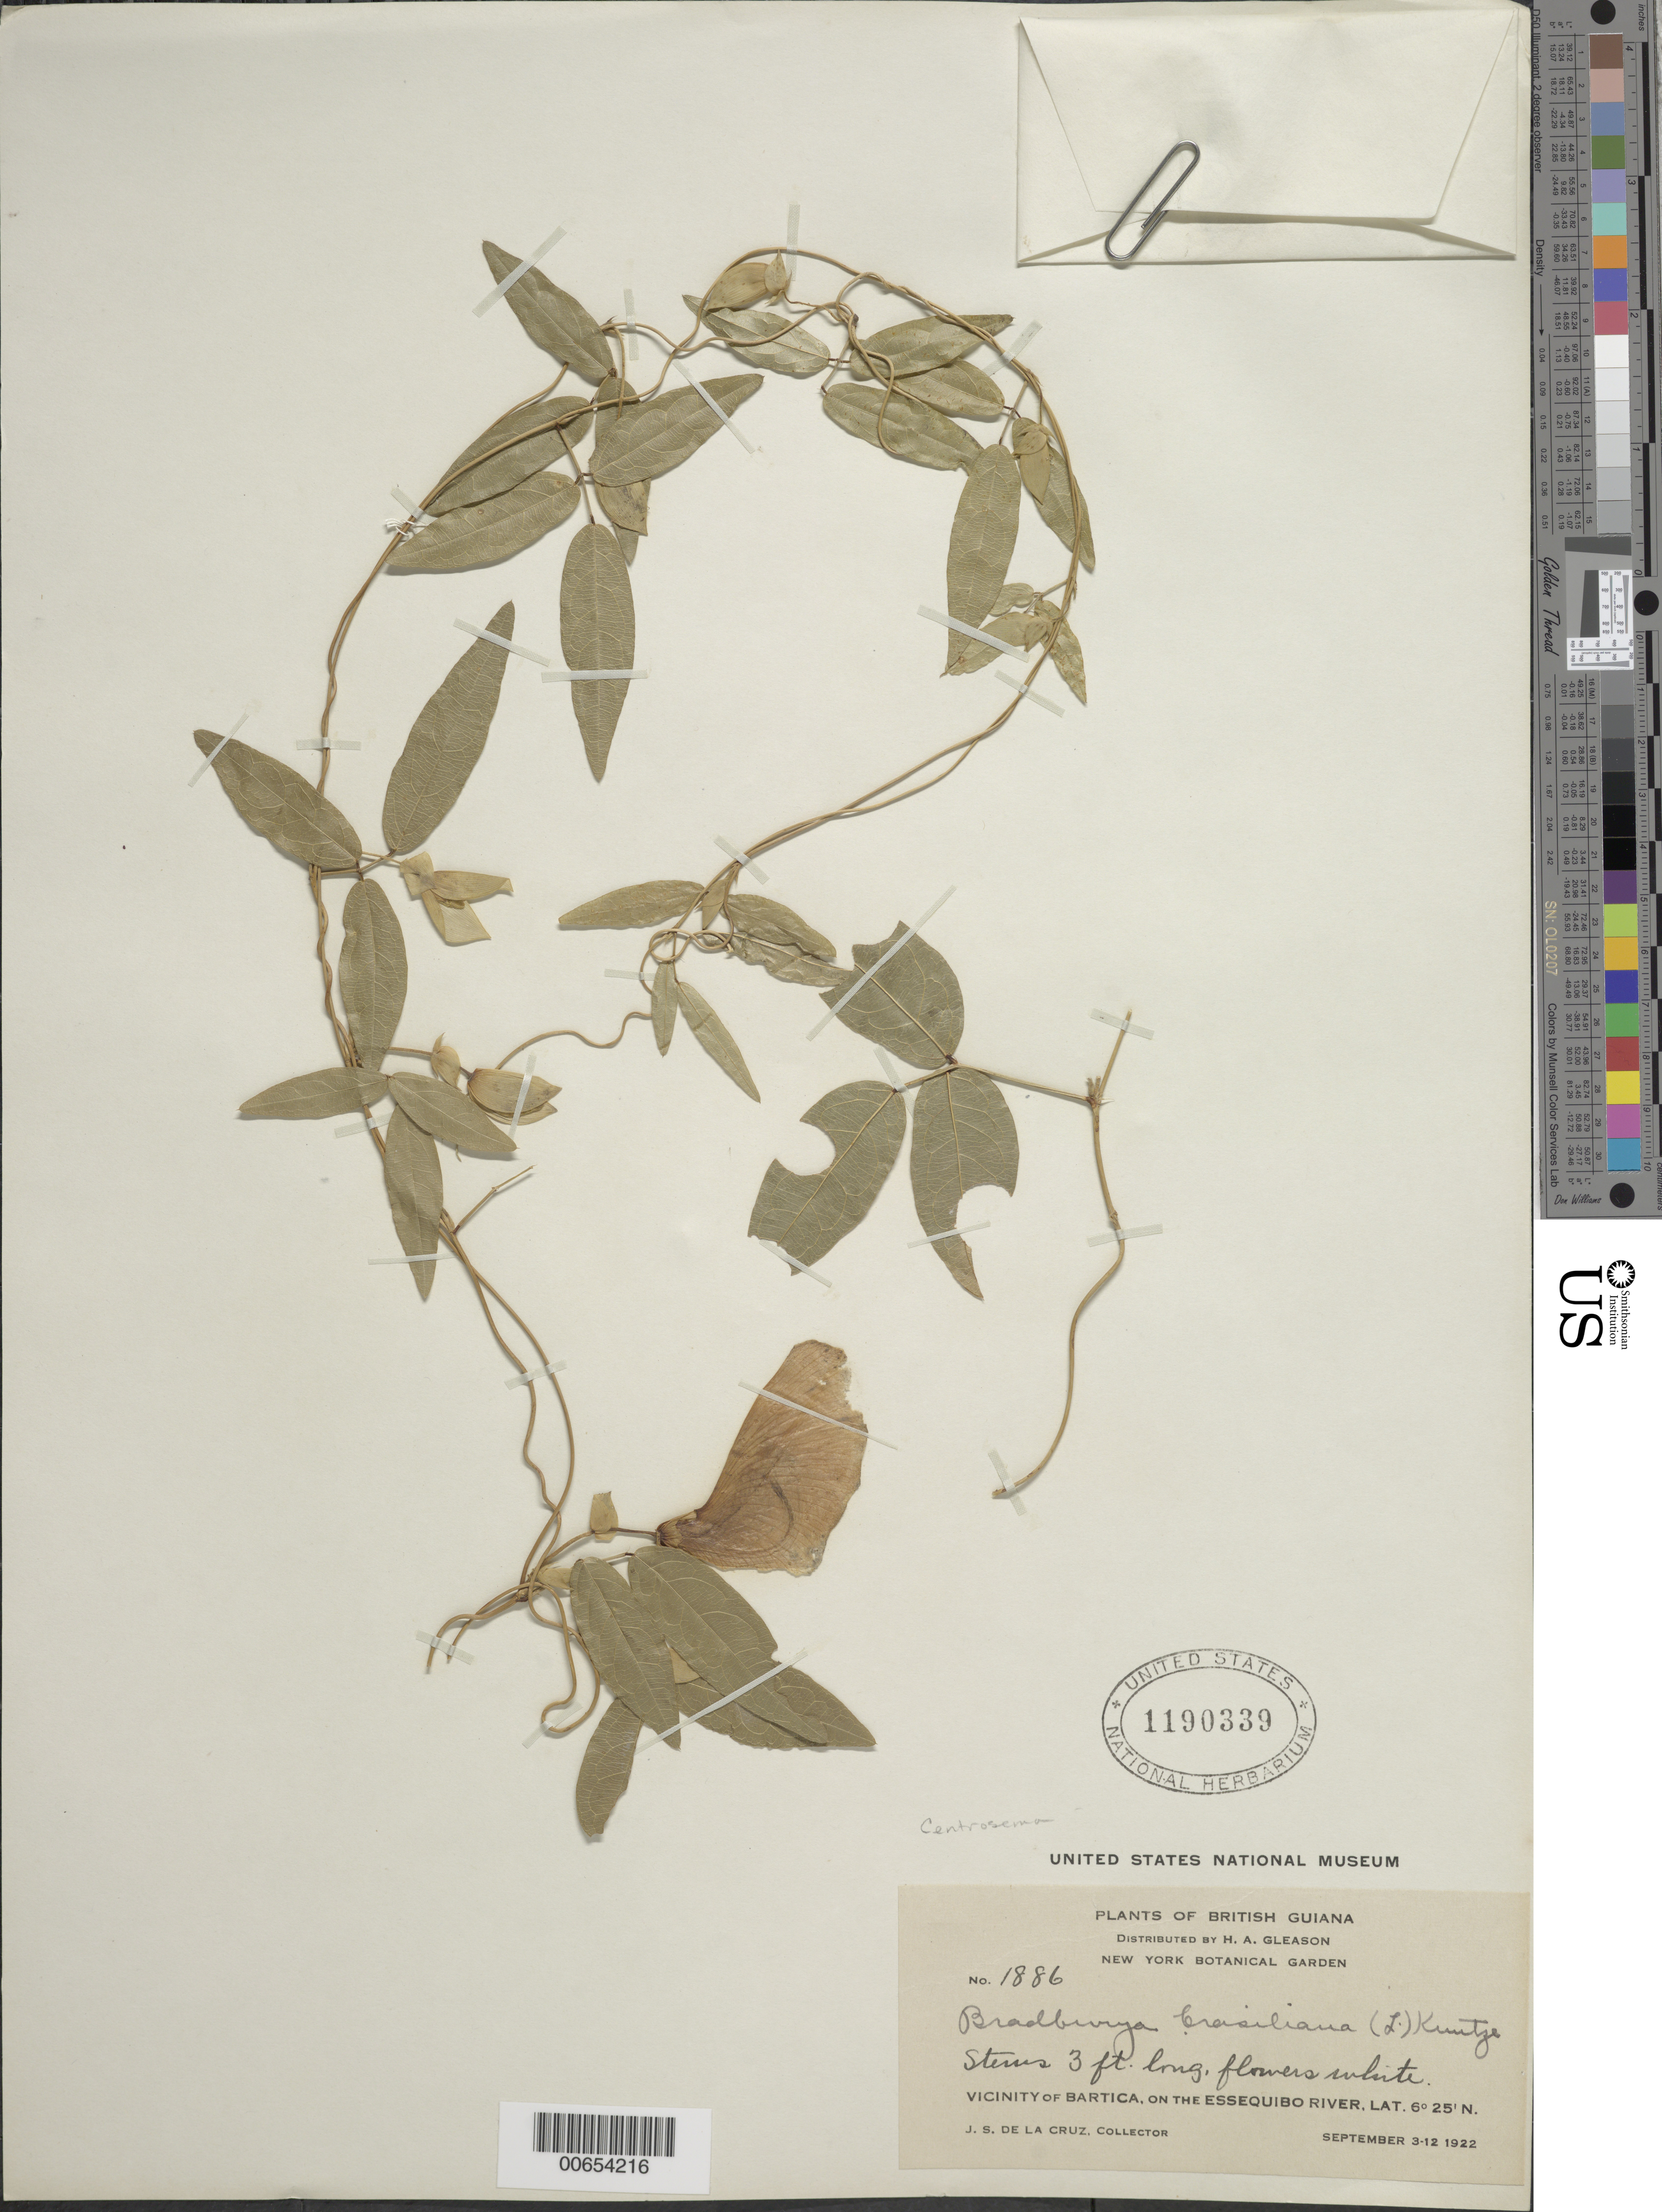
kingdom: Plantae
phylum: Tracheophyta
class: Magnoliopsida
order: Fabales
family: Fabaceae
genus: Centrosema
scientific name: Centrosema brasilianum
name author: (L.) Benth.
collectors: J. S. de la Cruz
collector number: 1886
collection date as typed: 3-Sep-22 to 12-Sep-22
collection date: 1922-09-03/1922-09-12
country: Guyana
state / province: Cuyuni-Mazaruni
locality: Bartica, vic., on the Essequibo River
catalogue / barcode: US 1190339